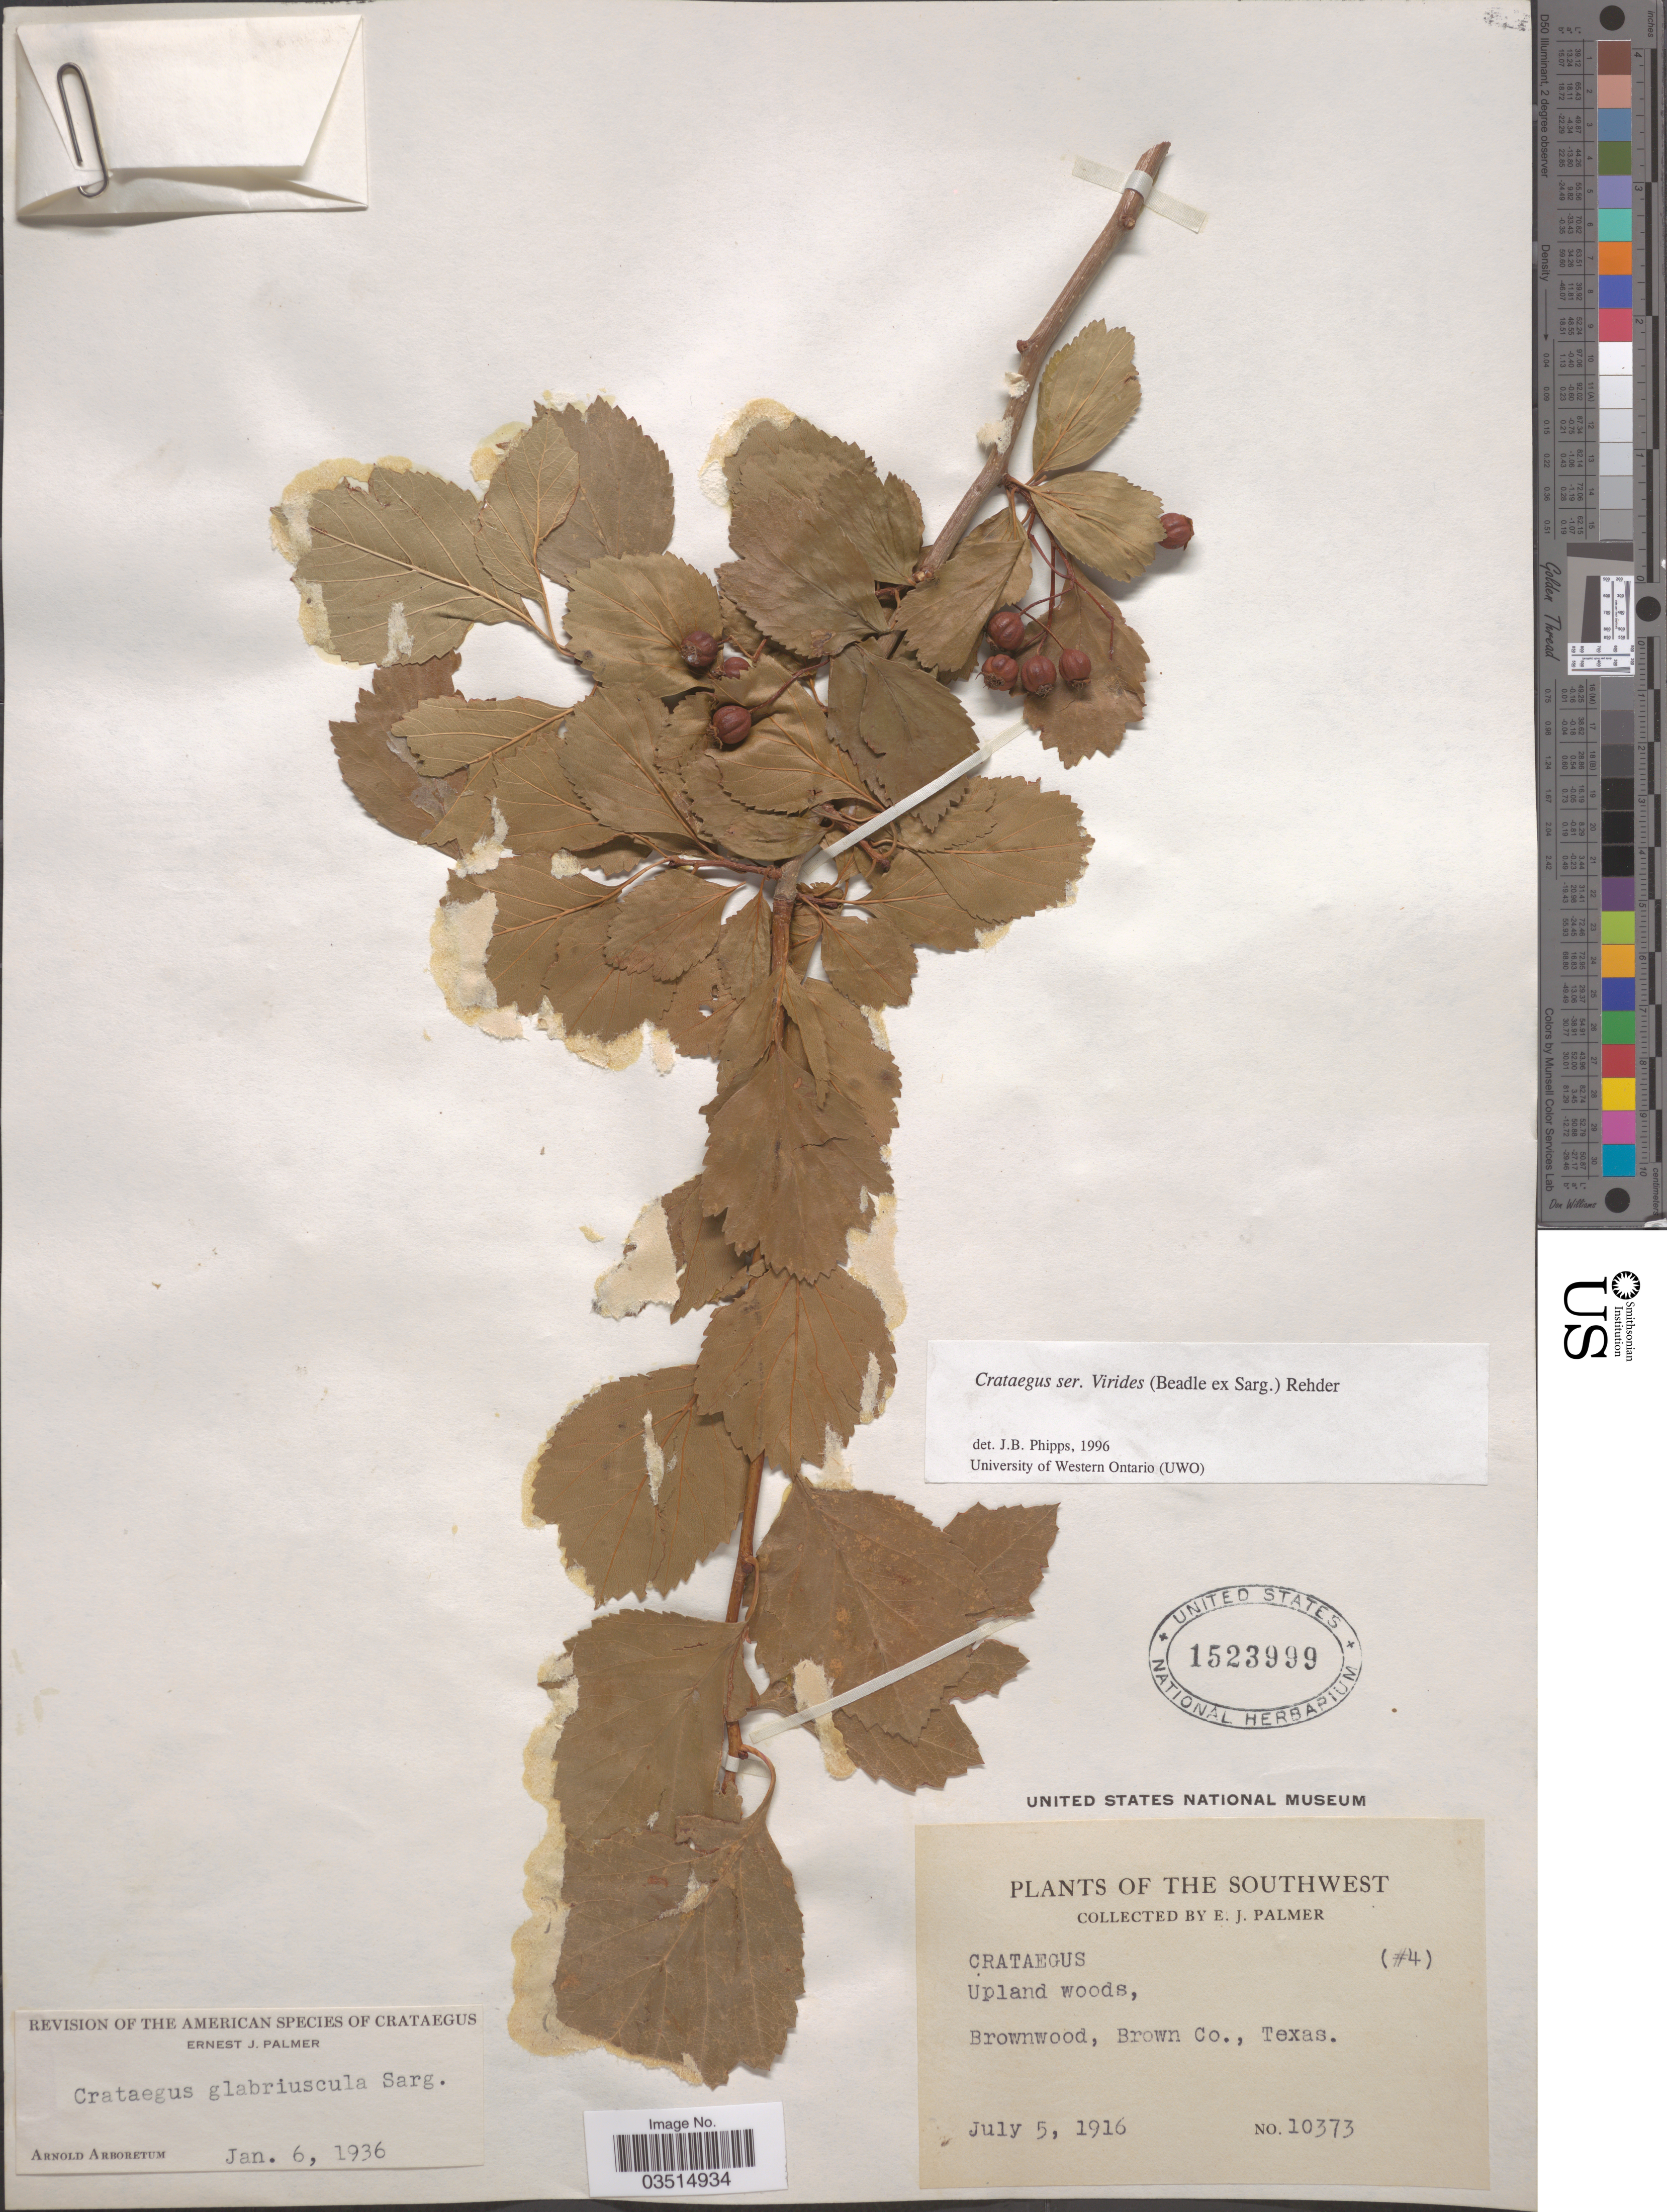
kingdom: Plantae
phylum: Tracheophyta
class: Magnoliopsida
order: Rosales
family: Rosaceae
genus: Crataegus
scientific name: Crataegus glabriuscula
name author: Sarg.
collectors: E. J. Palmer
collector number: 10373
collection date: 1916-07-05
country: United States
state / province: Texas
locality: The Southwest. Brownwood, Brown Co.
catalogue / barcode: US 1523999